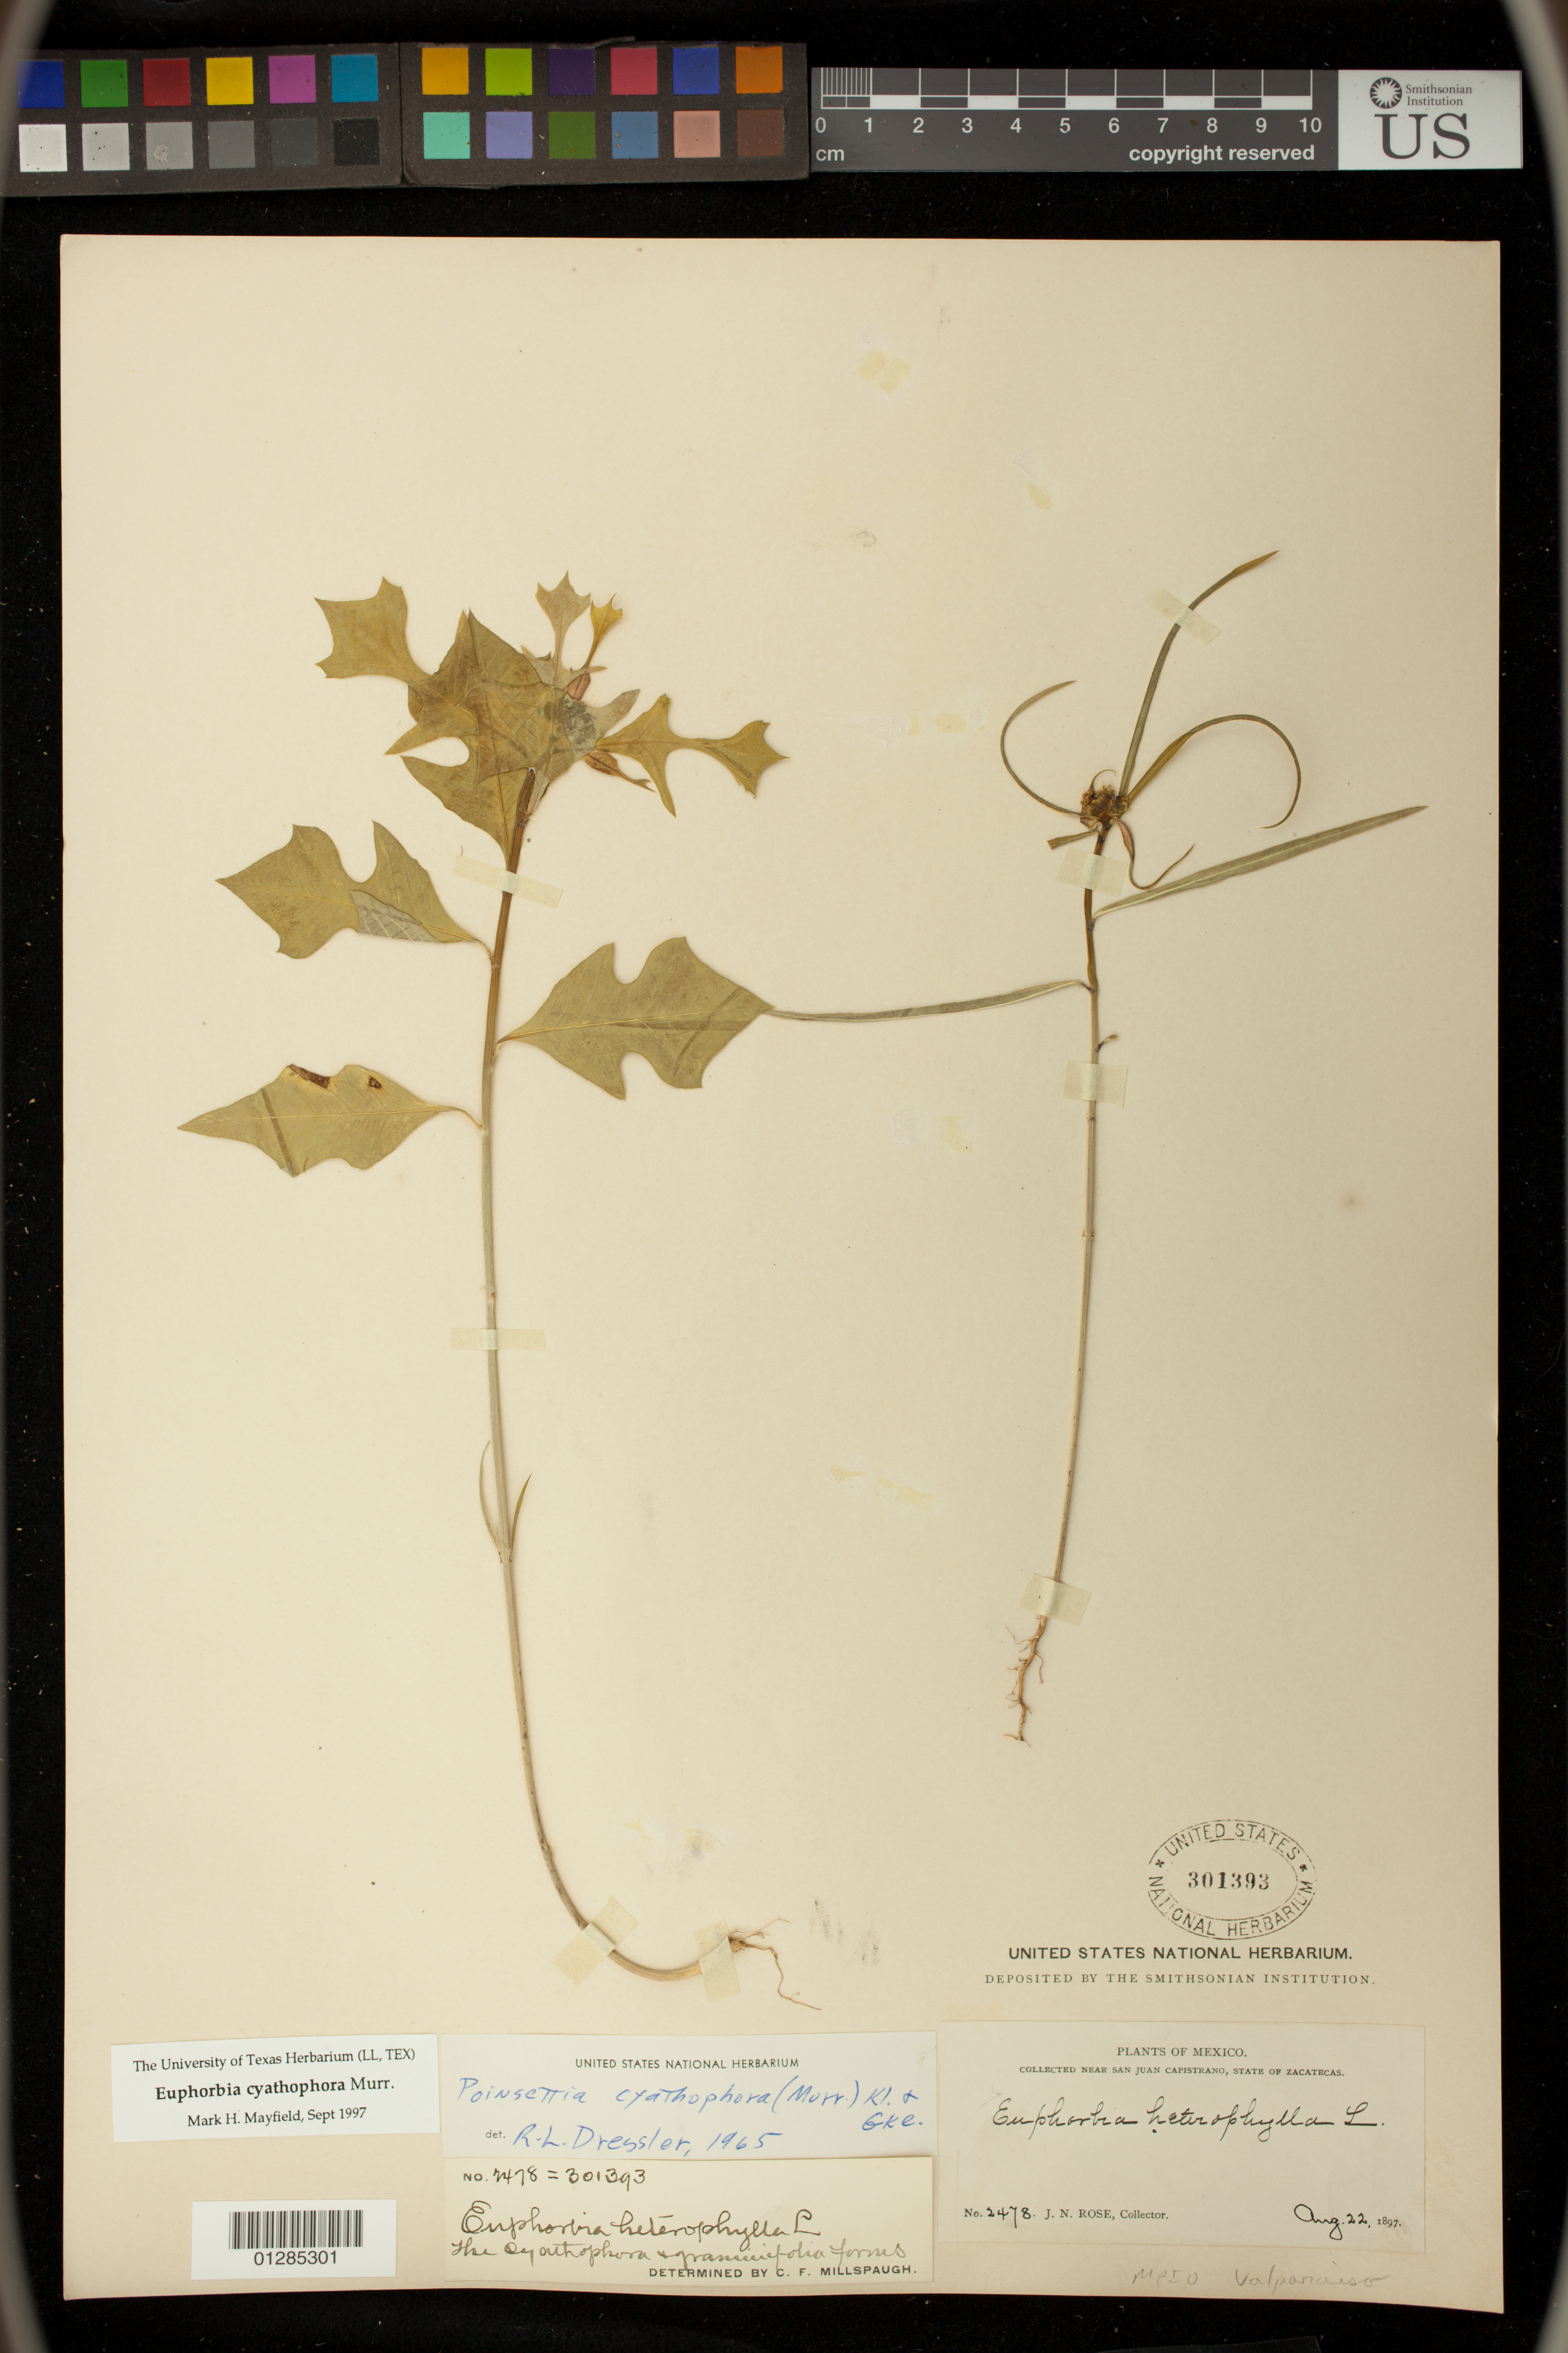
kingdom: Plantae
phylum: Tracheophyta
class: Magnoliopsida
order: Malpighiales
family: Euphorbiaceae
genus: Euphorbia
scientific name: Euphorbia heterophylla var. cyathophora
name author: (Murr.) Griseb.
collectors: J. N. Rose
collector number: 2478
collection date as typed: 22 Aug 1897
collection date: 1897-08-22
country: Mexico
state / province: Zacatecas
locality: Near san juan capistrano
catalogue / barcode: US 301393